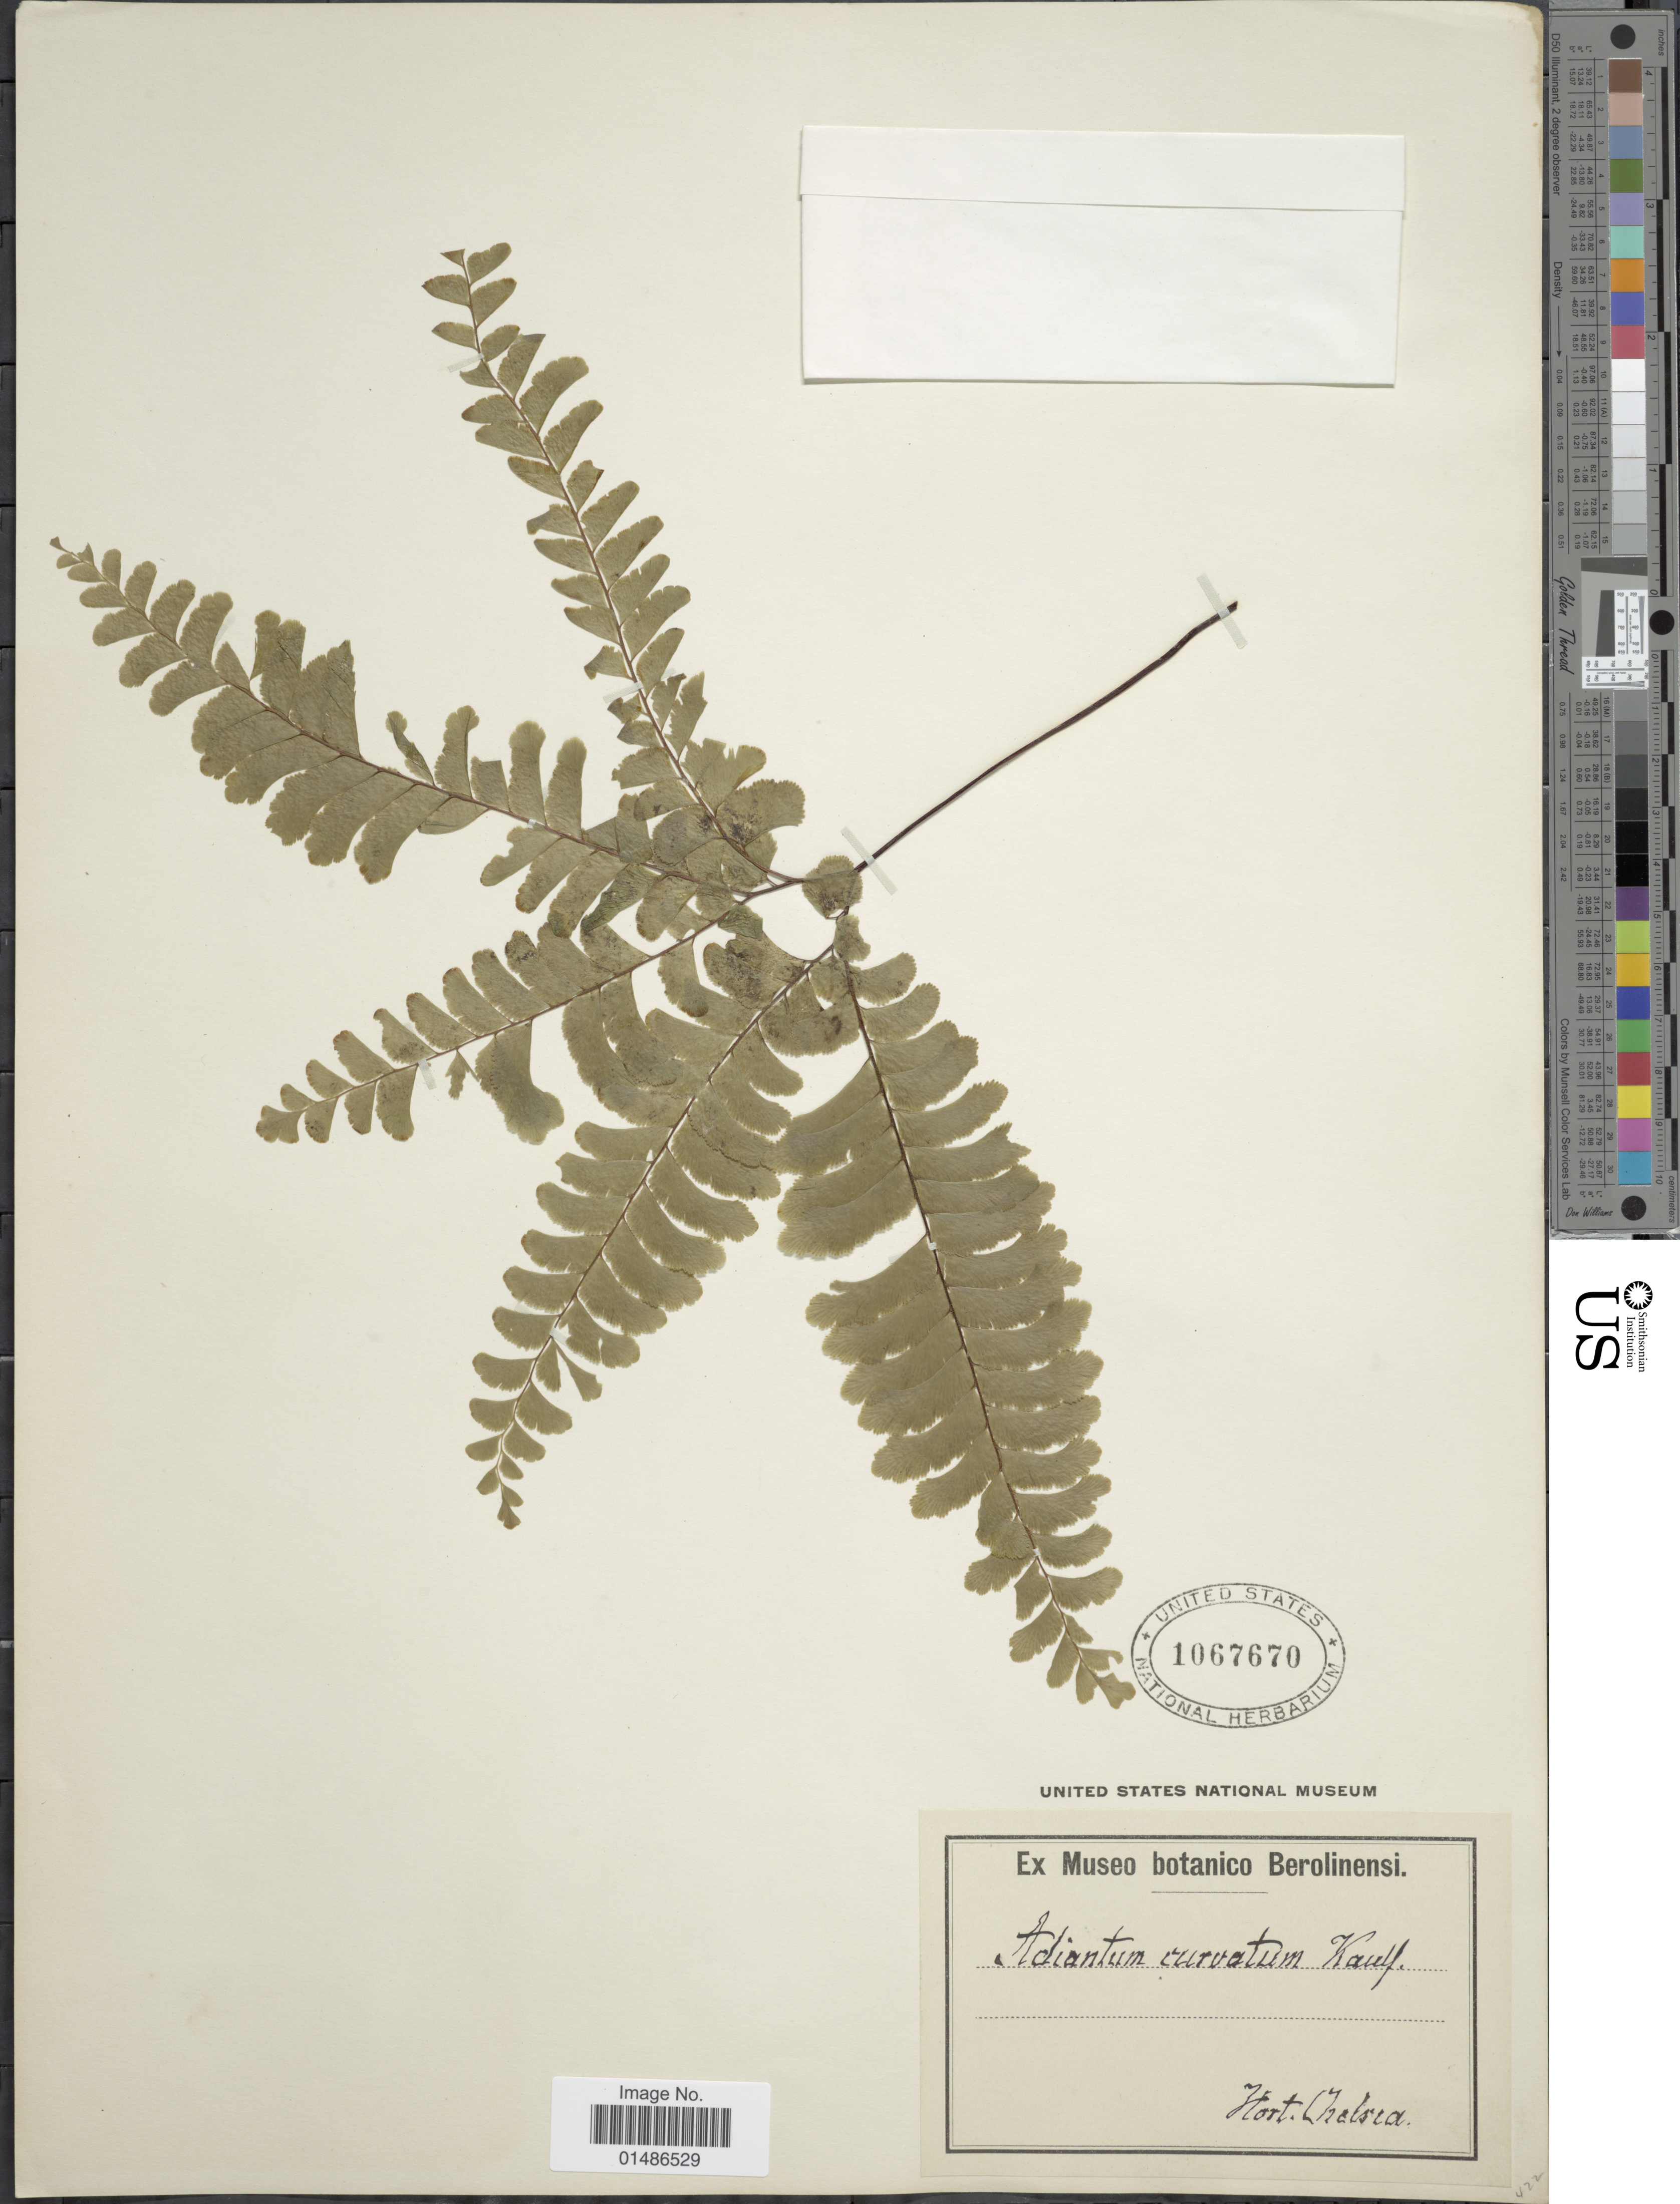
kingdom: Plantae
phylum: Tracheophyta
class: Polypodiopsida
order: Polypodiales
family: Pteridaceae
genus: Adiantum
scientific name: Adiantum curvatum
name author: Kaulf.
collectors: ex Museo Botanico Berolinensi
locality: Hort. Chelsea.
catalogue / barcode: US 1067670